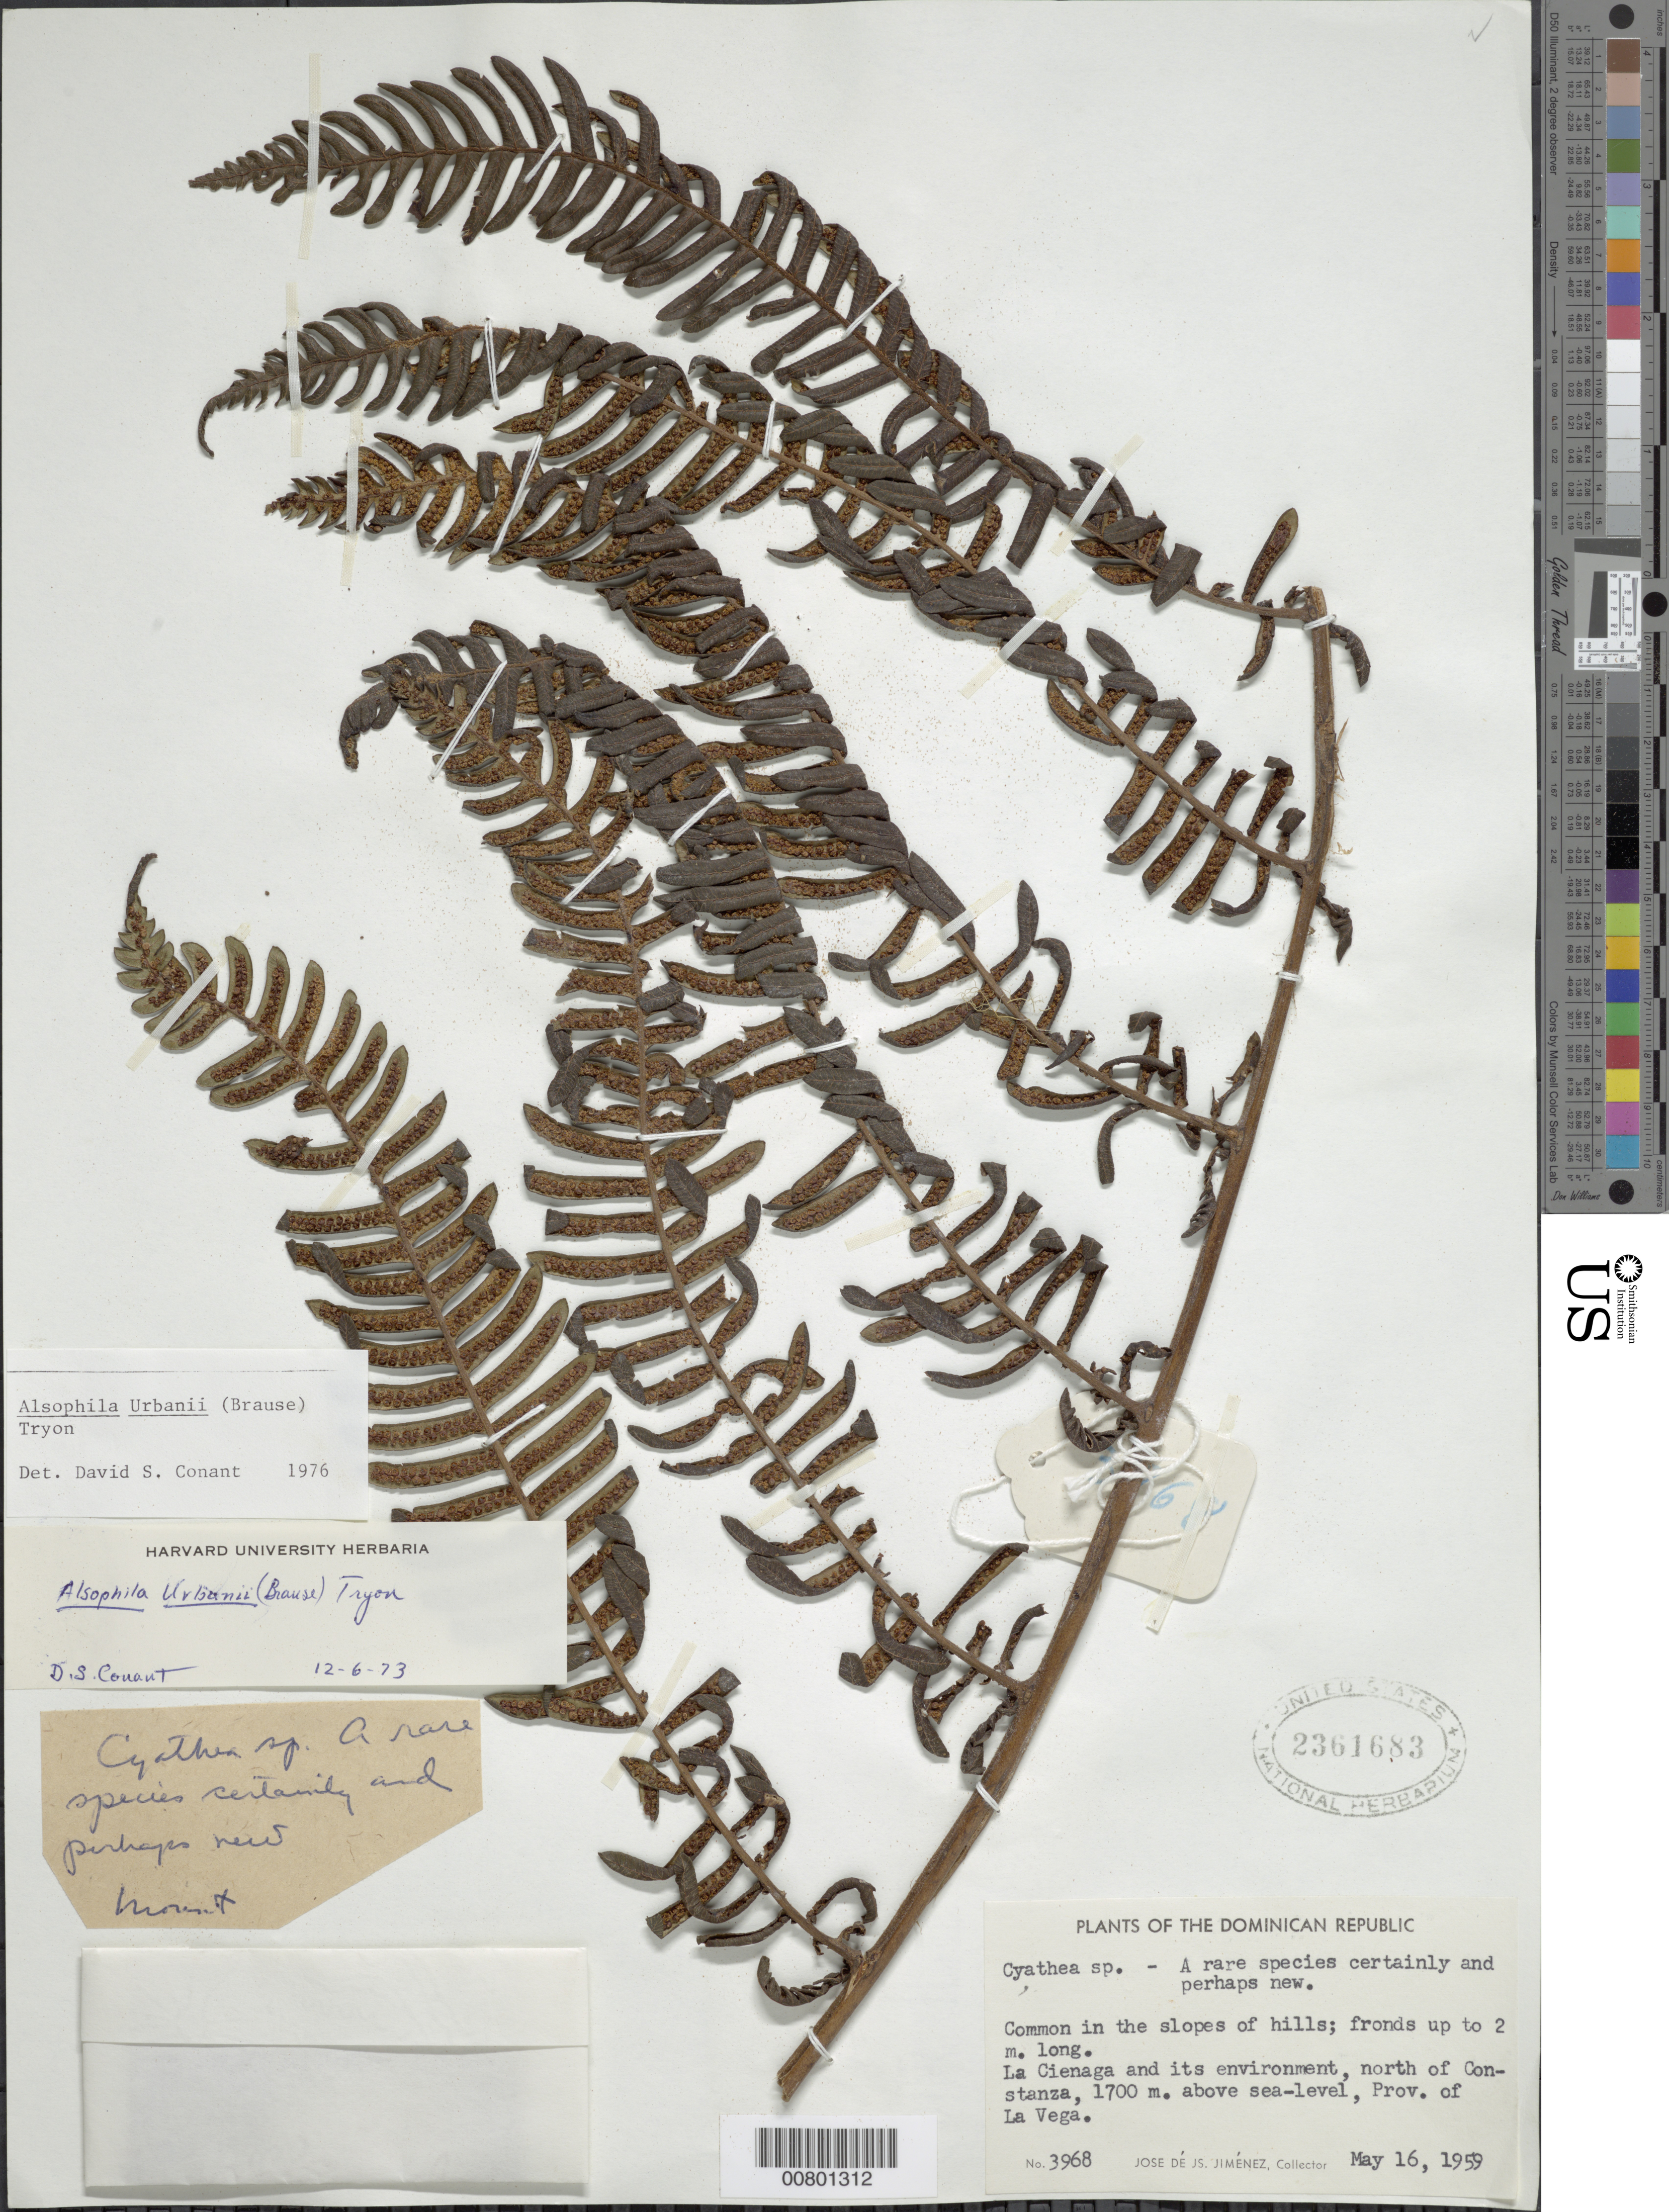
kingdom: Plantae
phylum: Tracheophyta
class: Polypodiopsida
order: Cyatheales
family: Cyatheaceae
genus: Alsophila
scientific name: Alsophila urbanii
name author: (Brause) R.M. Tryon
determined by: Conant, D. S.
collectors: J. J. Jiménez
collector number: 3968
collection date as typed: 16 May 1959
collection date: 1959-05-16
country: Dominican Republic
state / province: La Vega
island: Hispaniola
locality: La Cienaga, N of Constanza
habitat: Slopes of hills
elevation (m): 1700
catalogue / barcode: US 2361683